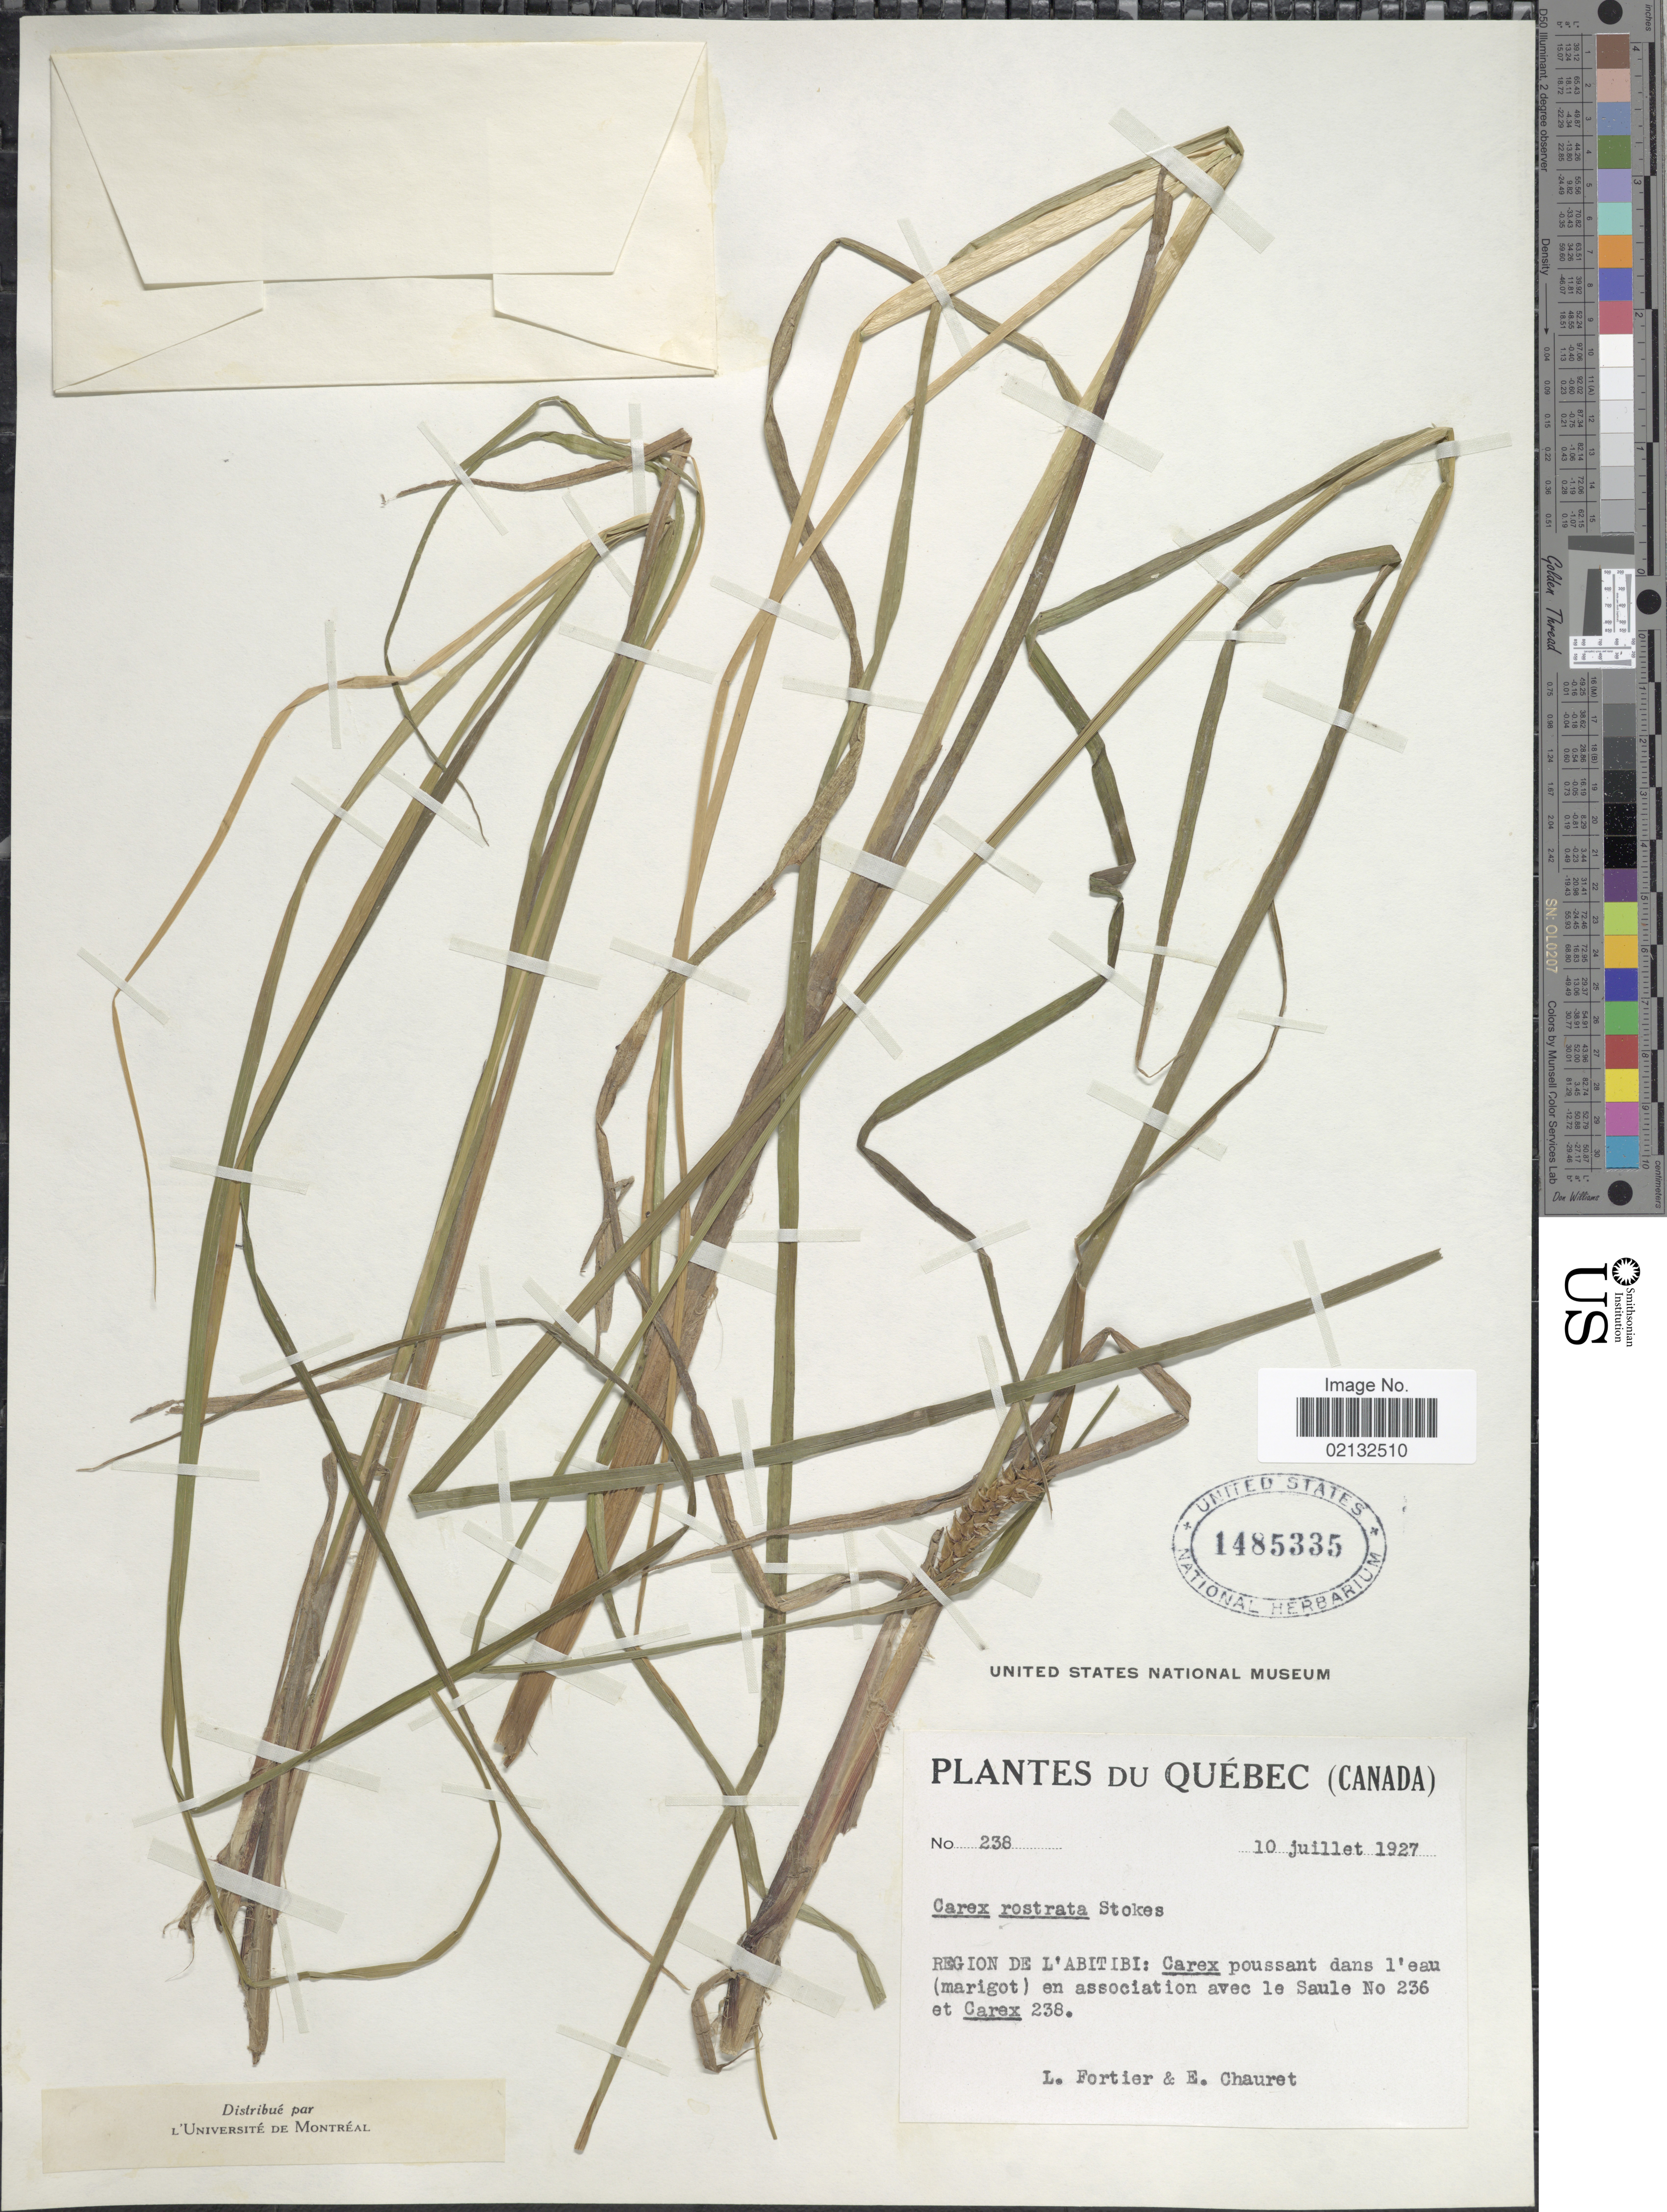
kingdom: Plantae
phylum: Tracheophyta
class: Liliopsida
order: Poales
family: Cyperaceae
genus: Carex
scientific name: Carex rostrata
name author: Stokes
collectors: L. Fortier & E. Chauret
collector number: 238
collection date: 1927-07-10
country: Canada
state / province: Quebec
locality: Region de L'Abitibi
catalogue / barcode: US 1485335